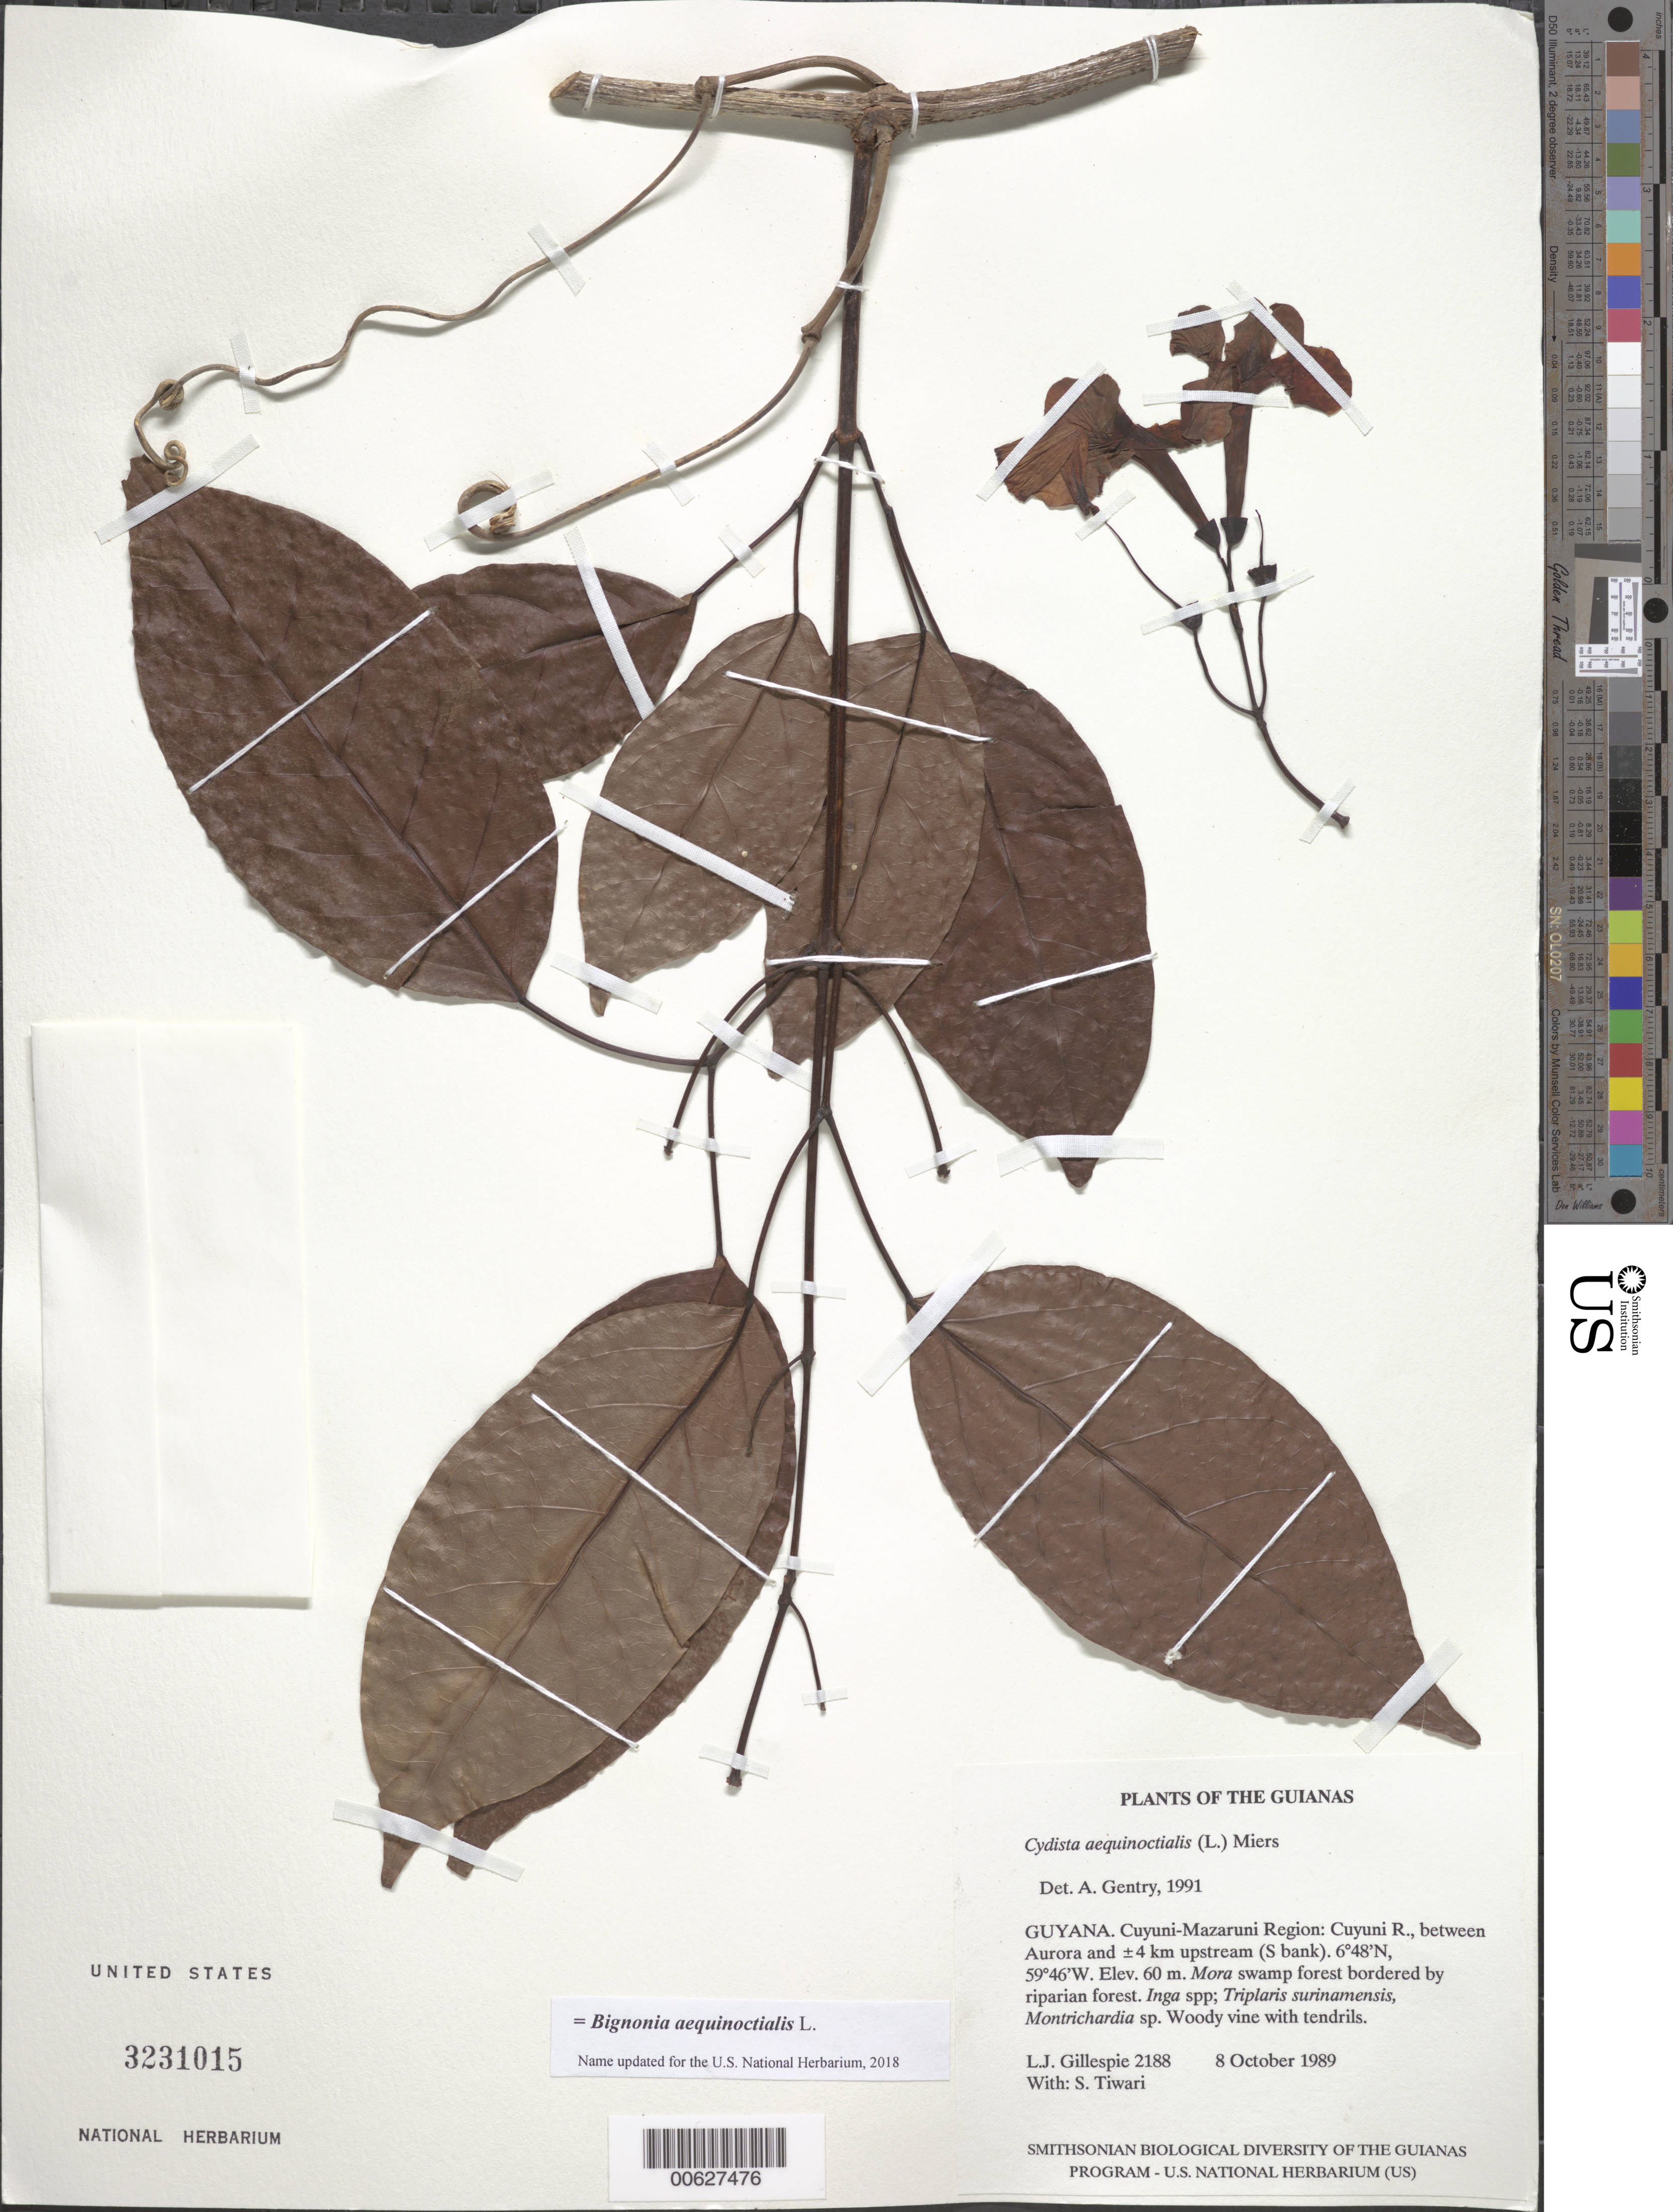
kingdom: Plantae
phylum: Tracheophyta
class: Magnoliopsida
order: Lamiales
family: Bignoniaceae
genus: Bignonia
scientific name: Bignonia aequinoctialis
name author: L.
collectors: L. J. Gillespie & S. Tiwari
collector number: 2188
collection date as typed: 8 October 1989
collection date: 1989-10-08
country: Guyana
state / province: Cuyuni-Mazaruni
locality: Cuyuni R., between Aurora and ±4 km upstream (S bank)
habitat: Mora swamp forest bordered by riparian forest. Inga spp; Triplaris surinamensis, Montrichardia sp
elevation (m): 60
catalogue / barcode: US 3231015